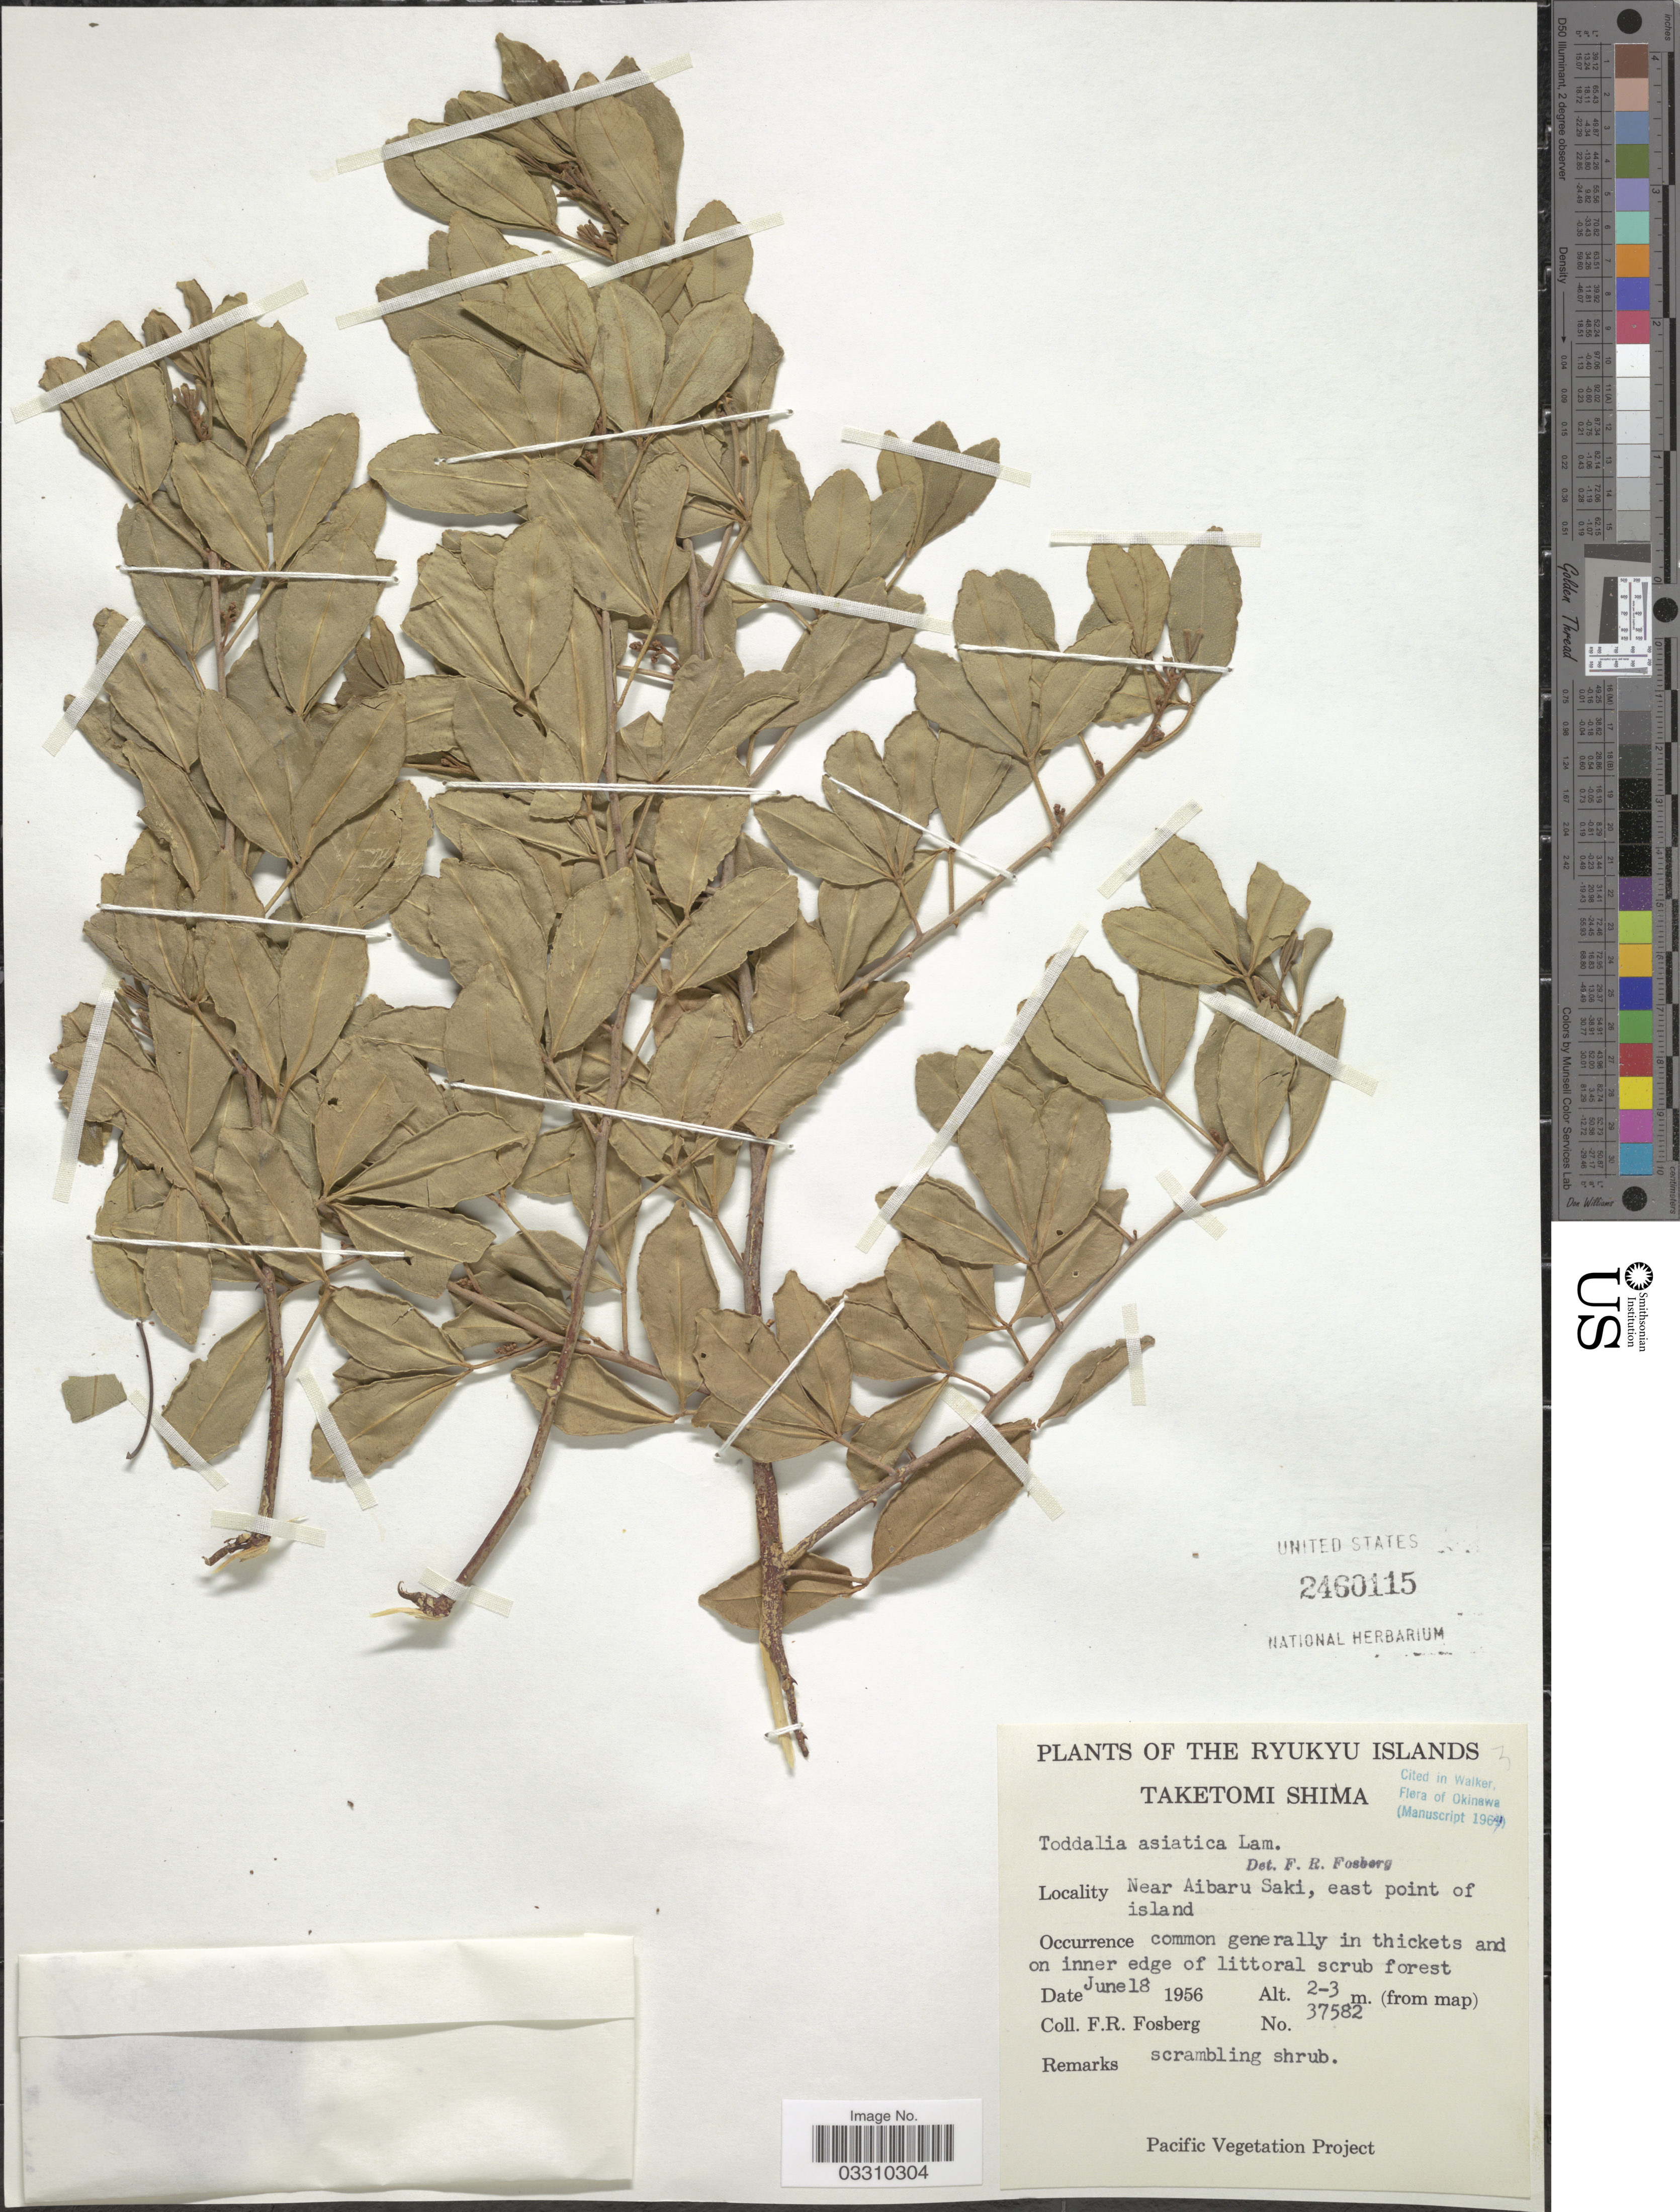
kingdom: Plantae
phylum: Tracheophyta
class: Magnoliopsida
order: Sapindales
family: Rutaceae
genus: Zanthoxylum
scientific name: Zanthoxylum asiaticum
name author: (L.) Appelhans et al.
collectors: F. R. Fosberg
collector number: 37582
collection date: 1956-06-18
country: Japan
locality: The Ryukyu Islands. Taketomi Shima. Near Aibaru Shaki, east point of island.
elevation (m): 2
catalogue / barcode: US 2460115